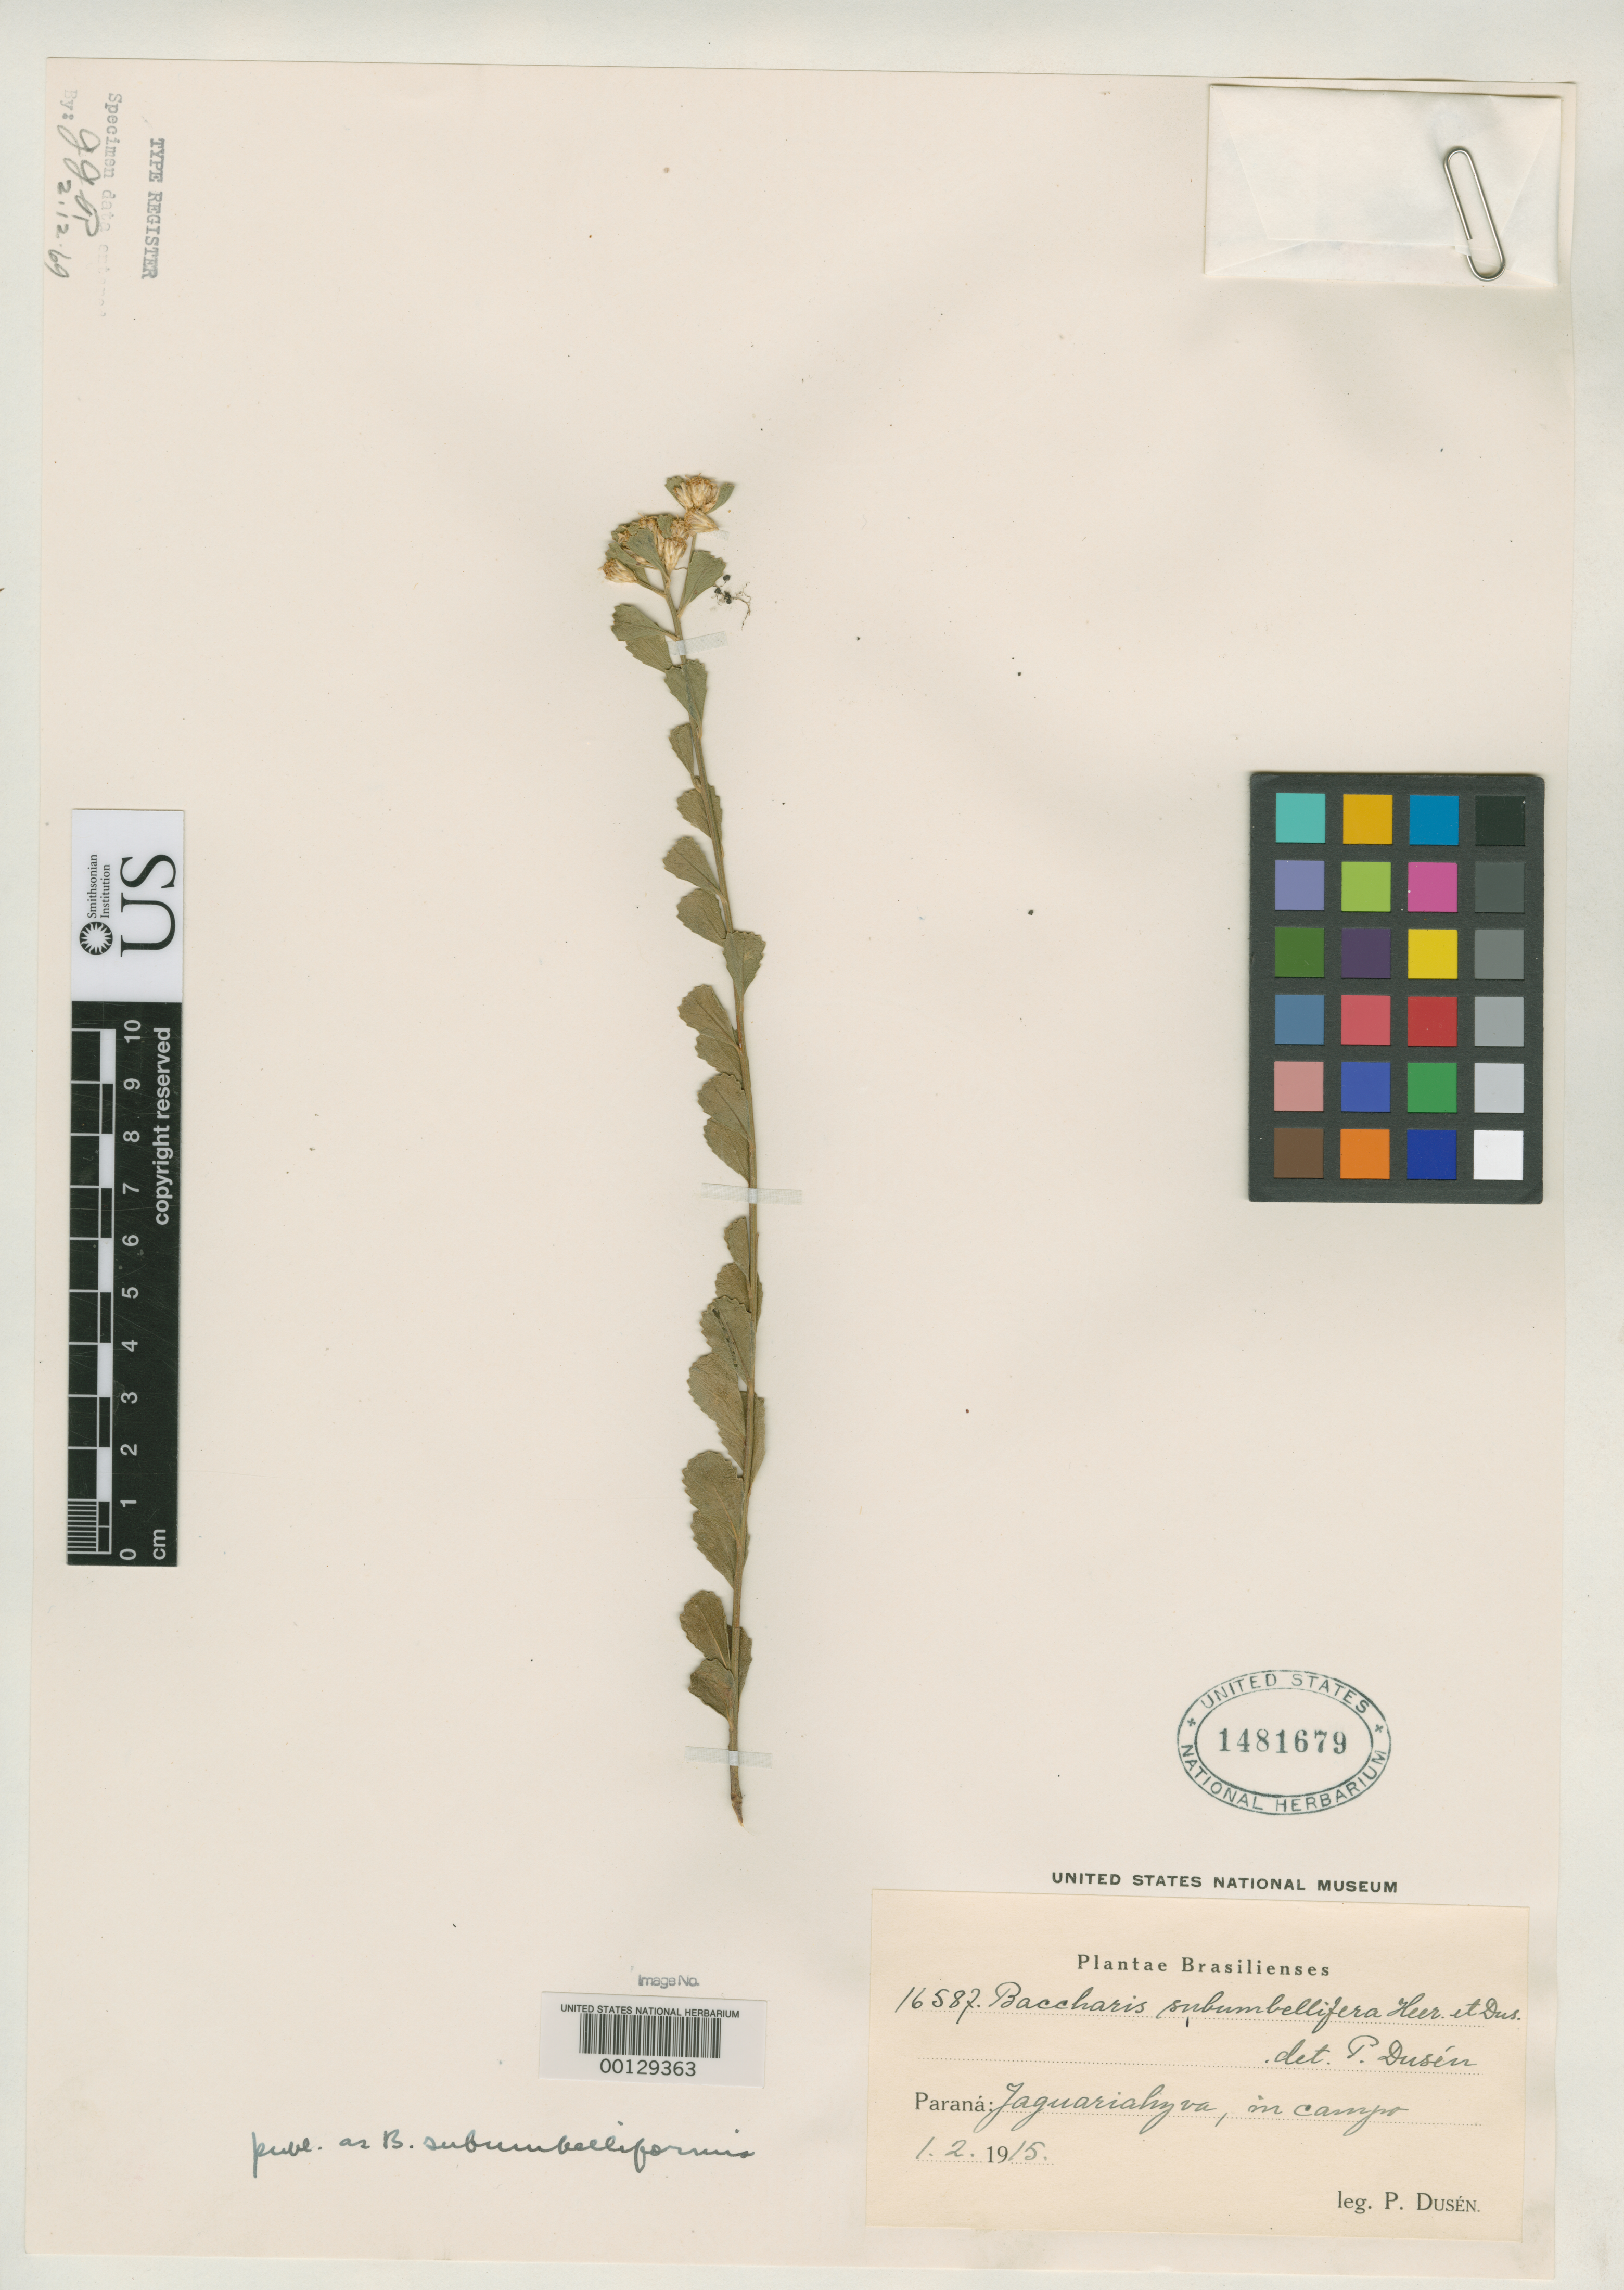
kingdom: Plantae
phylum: Tracheophyta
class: Magnoliopsida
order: Asterales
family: Asteraceae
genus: Baccharis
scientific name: Baccharis subumbelliformis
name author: Heering ex Malme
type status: Isotype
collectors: P. Dusén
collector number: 16587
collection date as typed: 01 Feb 1915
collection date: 1915-02-01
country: Brazil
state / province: Paraná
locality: Jaguariahyba.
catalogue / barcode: US 1481679